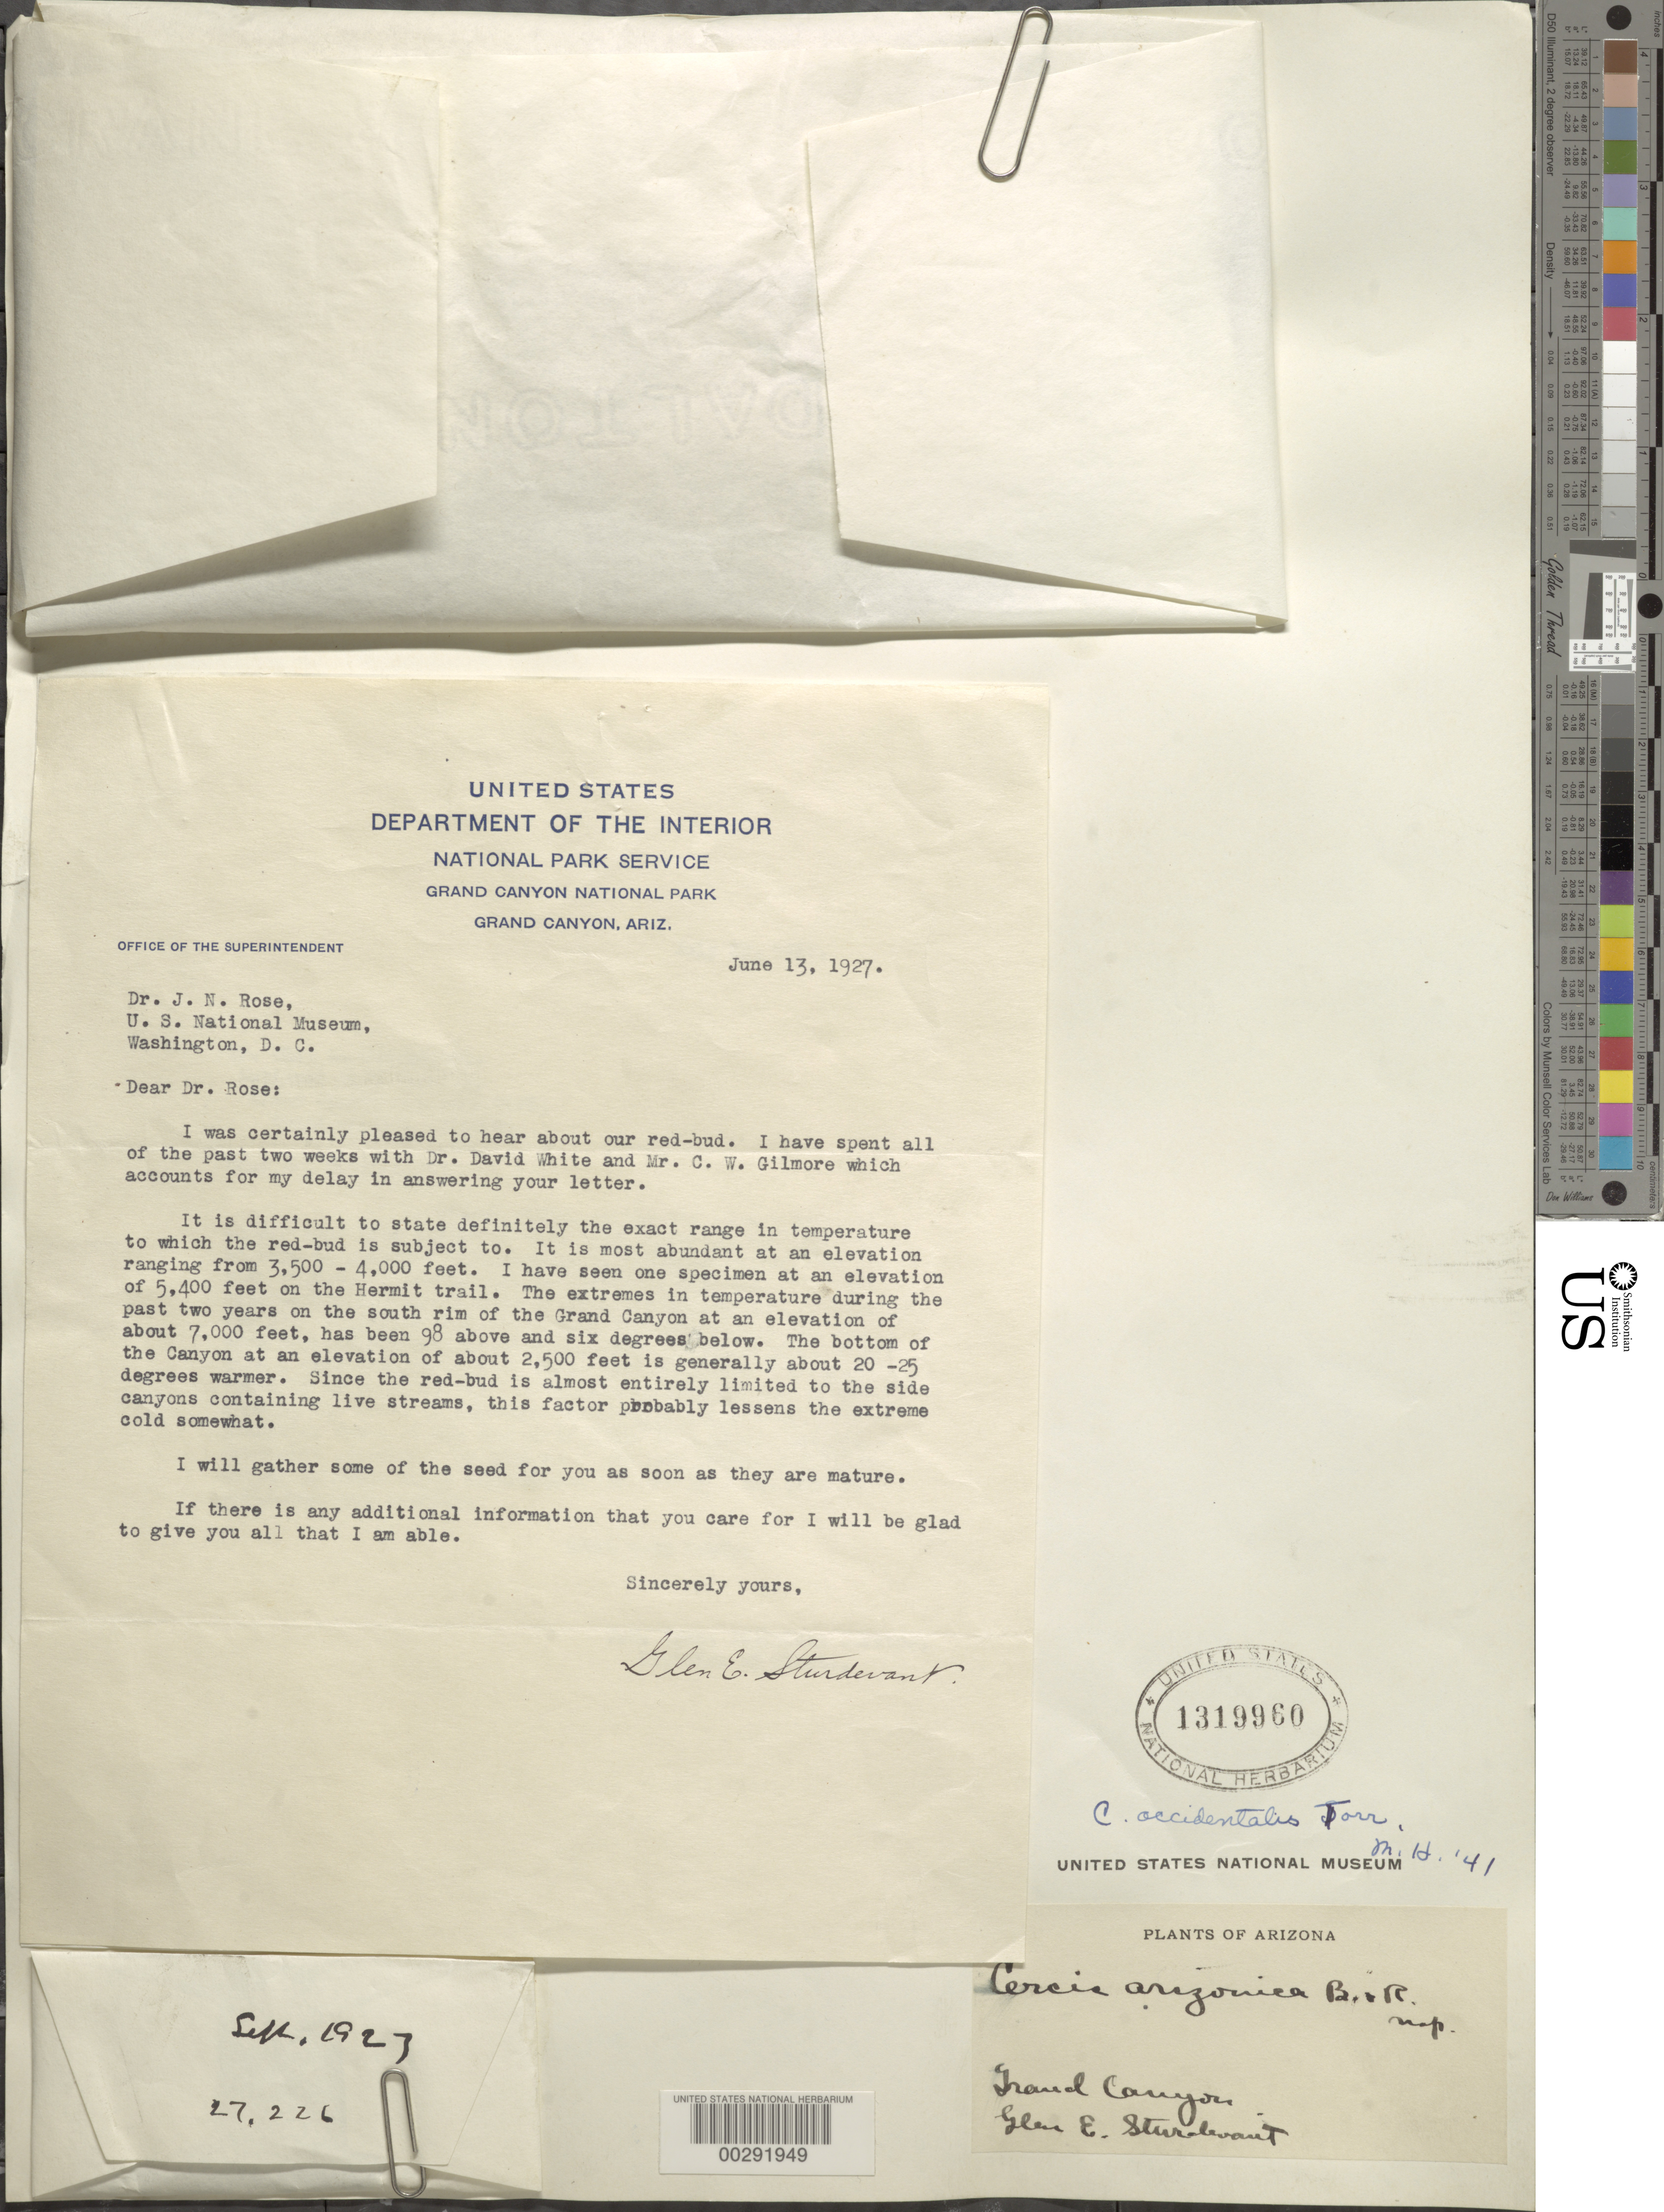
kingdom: Plantae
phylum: Tracheophyta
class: Magnoliopsida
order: Fabales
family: Fabaceae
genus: Cercis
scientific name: Cercis occidentalis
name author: Torr. ex A. Gray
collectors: G. Sturdevant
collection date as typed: Sep 1927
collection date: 1927-09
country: United States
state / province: Arizona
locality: Grand canyon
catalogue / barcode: US 1319960